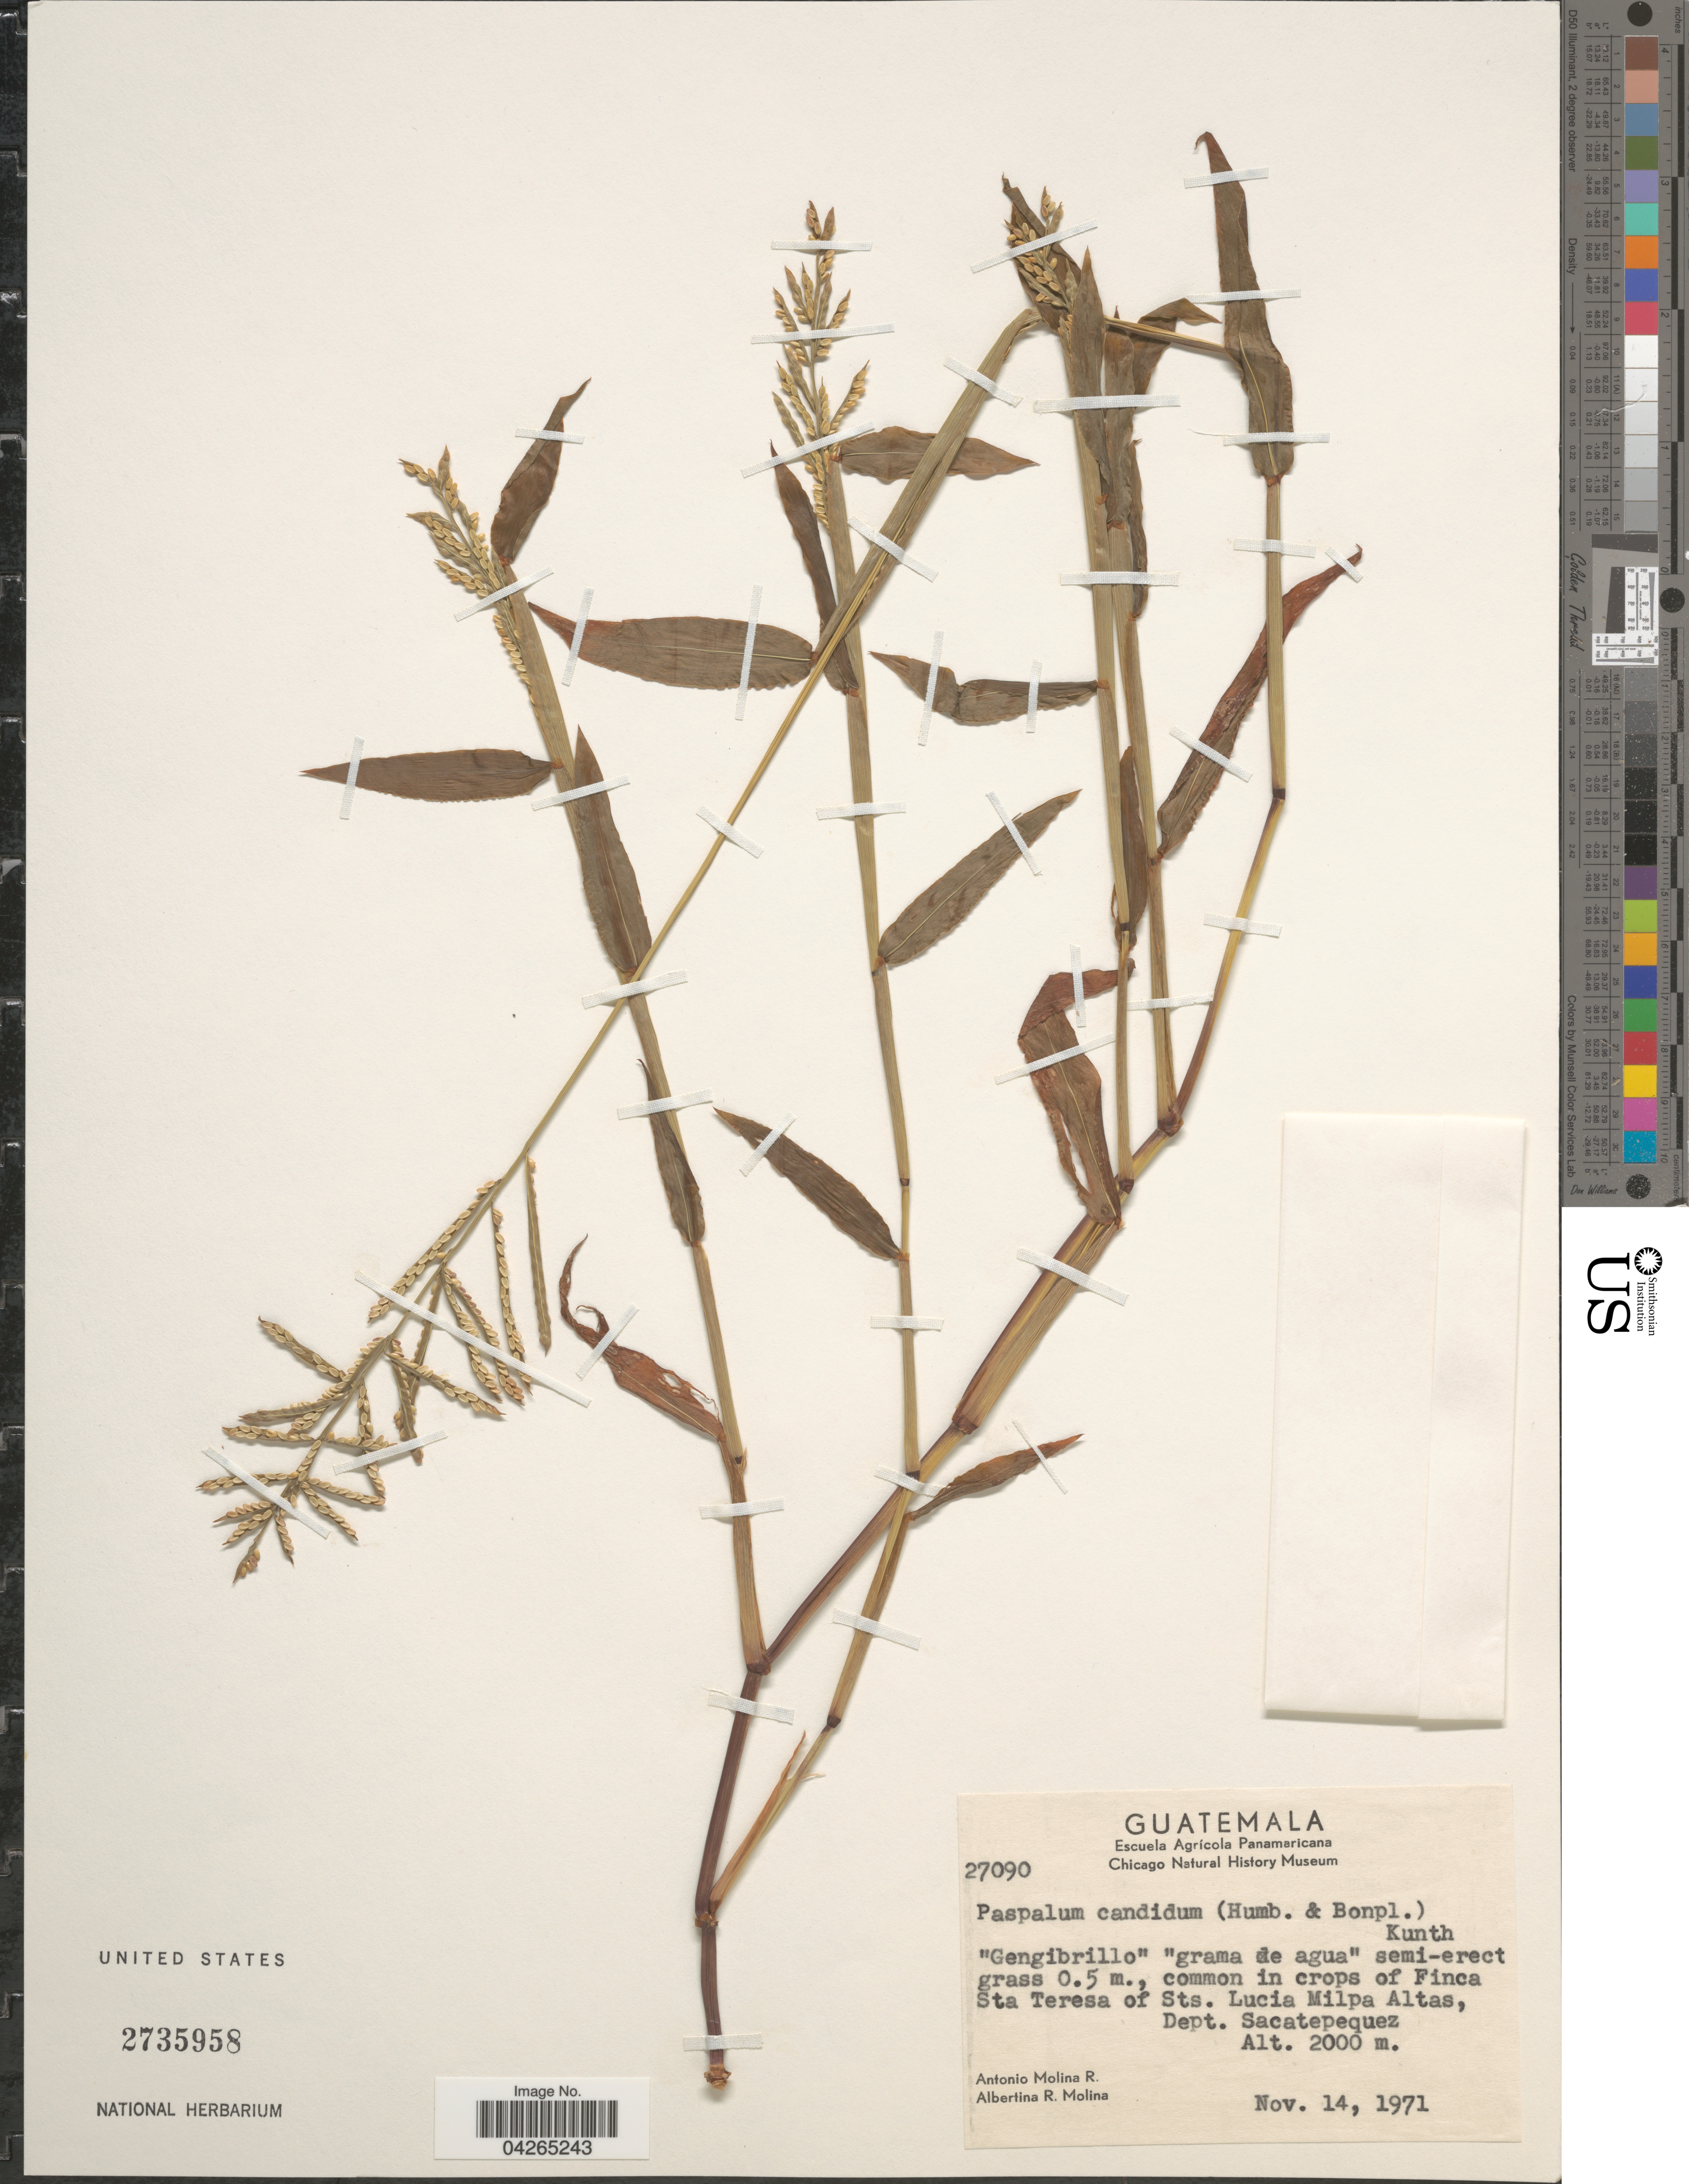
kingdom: Plantae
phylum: Tracheophyta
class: Liliopsida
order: Poales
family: Poaceae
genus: Paspalum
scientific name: Paspalum candidum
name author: (Humb. & Bonpl. ex Fleugge) Kunth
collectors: A. Molina R. & A. R. Molina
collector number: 27090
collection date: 1971-11-14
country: Guatemala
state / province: Sacatepequez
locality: Common in crops of Finca Sta Teresa of Sts. Lucia Milpa Altas, Dept. Sacatepequez.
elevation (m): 2000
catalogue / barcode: US 2735958